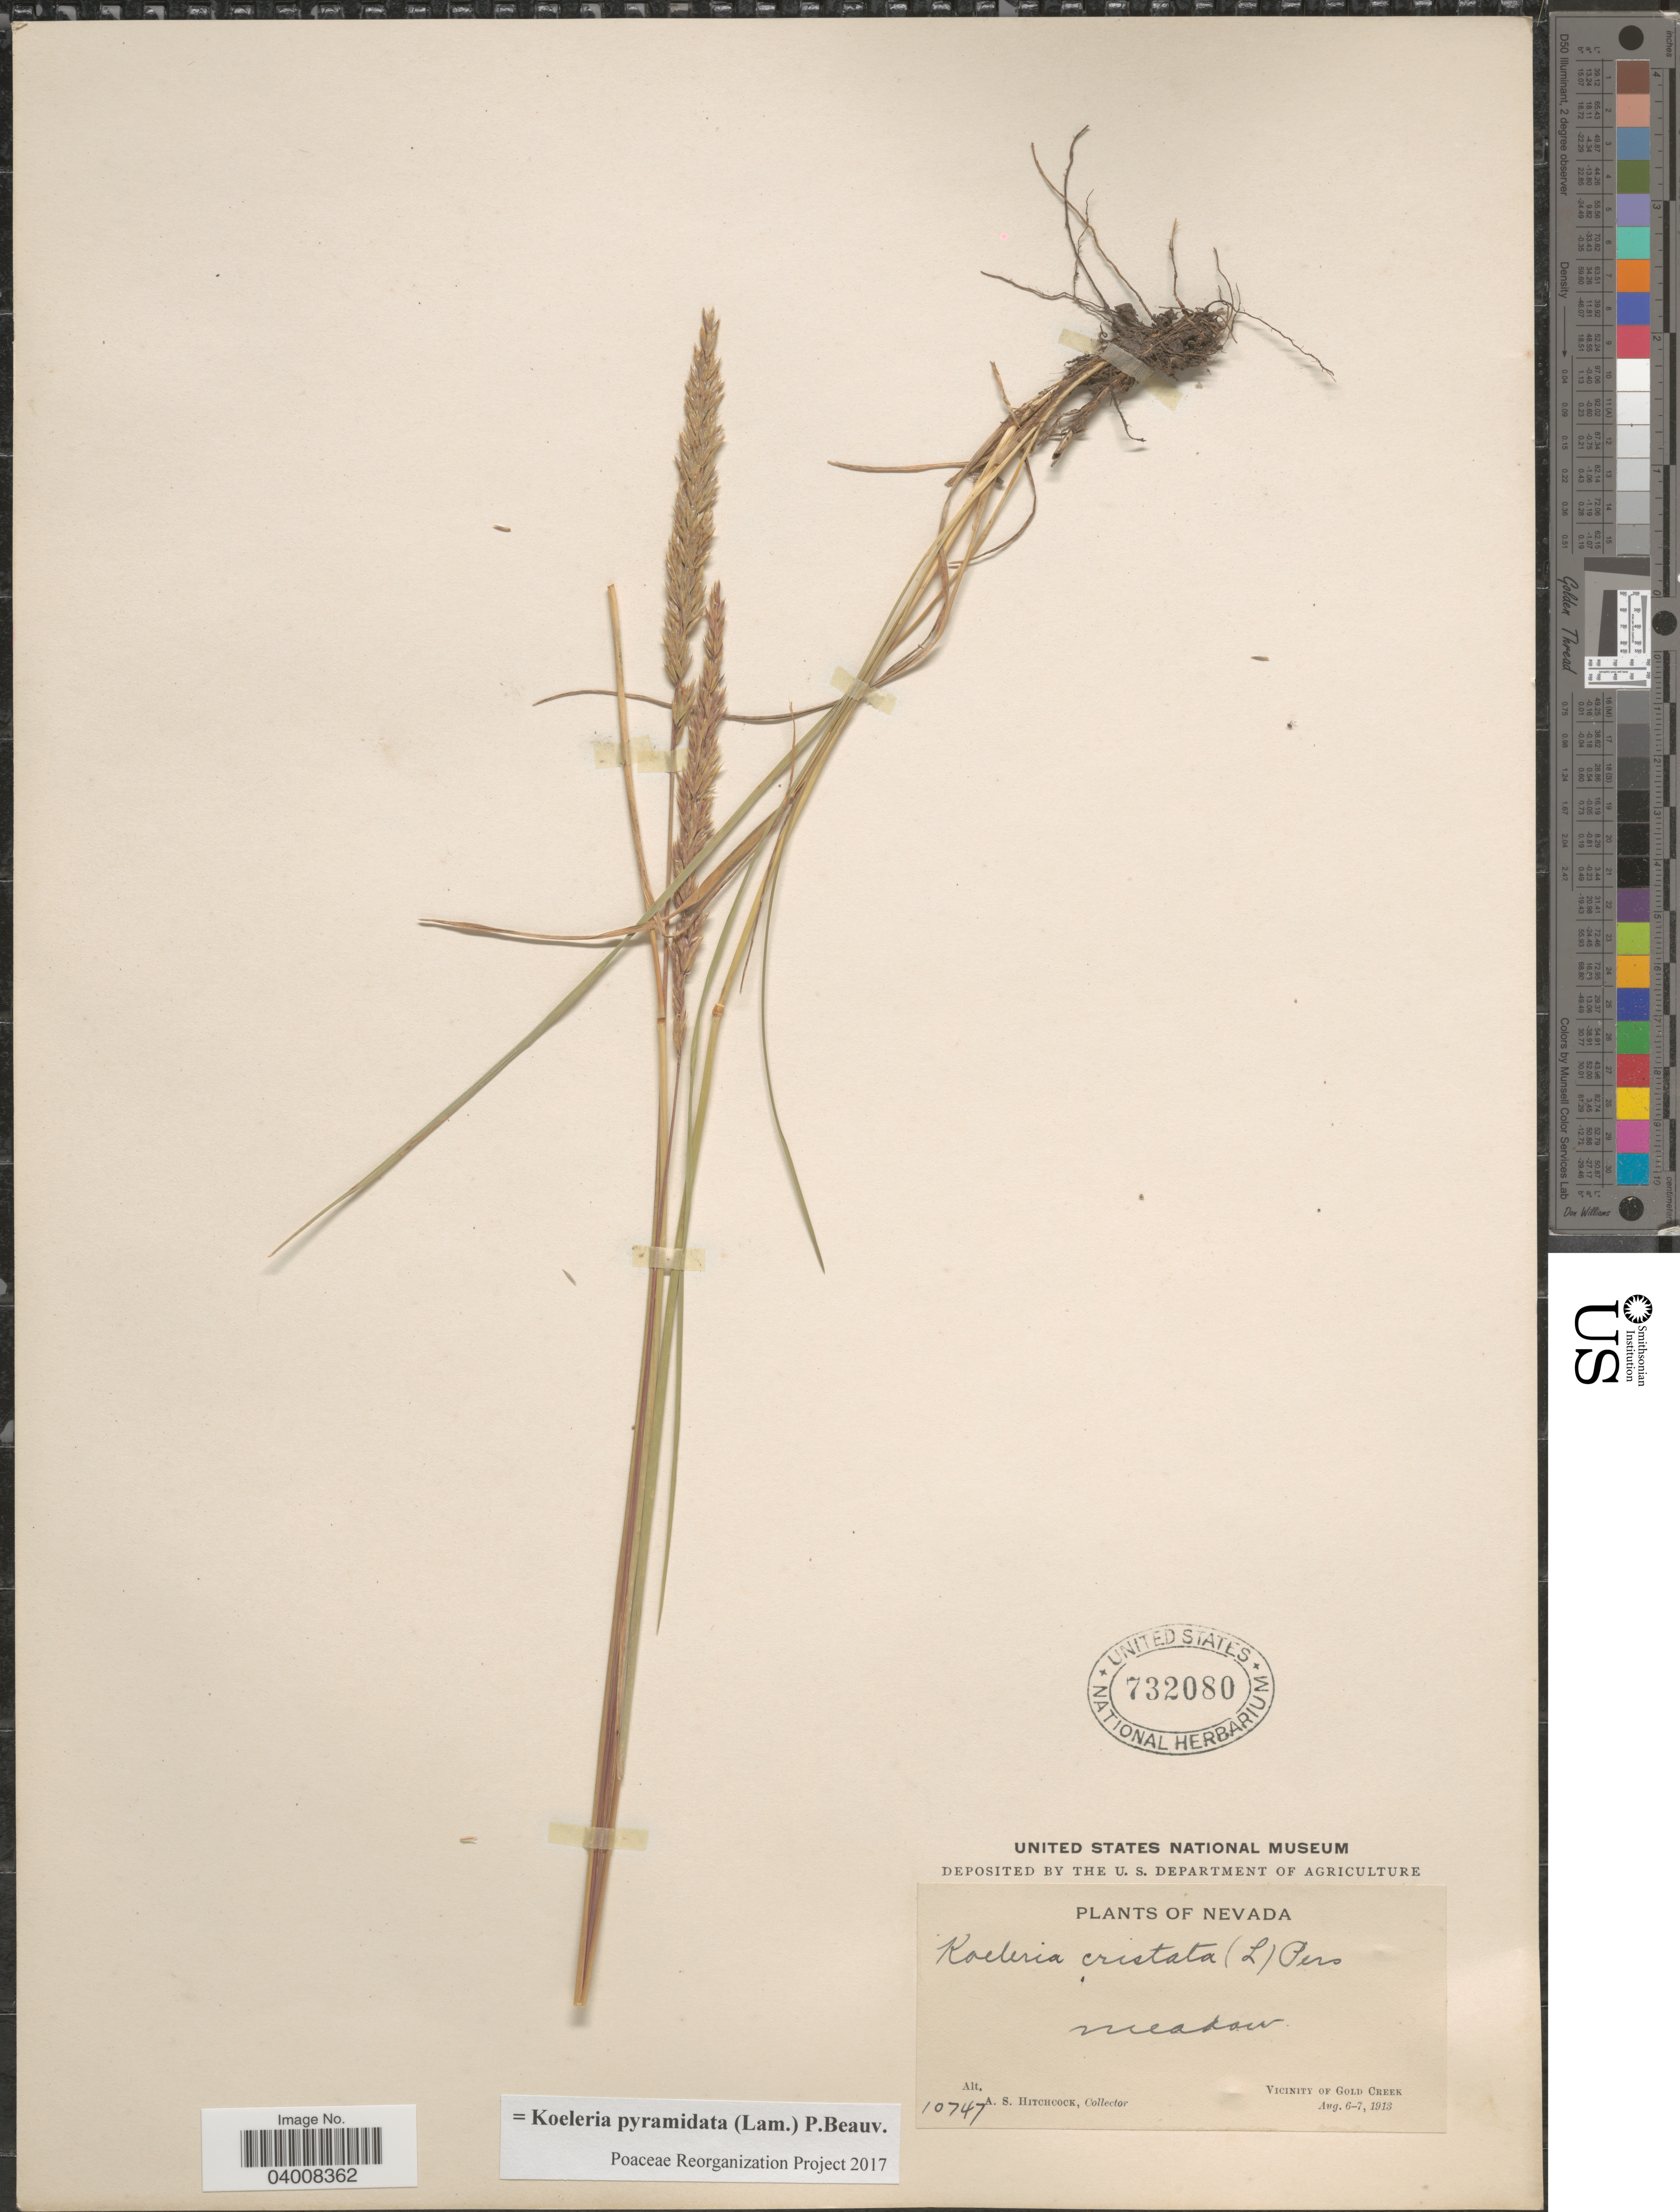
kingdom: Plantae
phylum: Tracheophyta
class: Liliopsida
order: Poales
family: Poaceae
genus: Koeleria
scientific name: Koeleria pyramidata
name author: (Lam.) P. Beauv.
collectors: A. S. Hitchcock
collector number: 10747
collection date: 1913-08-06/1913-08-07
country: United States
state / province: Nevada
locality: Meadow. Vicinity of Gold Creek.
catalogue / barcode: US 732080